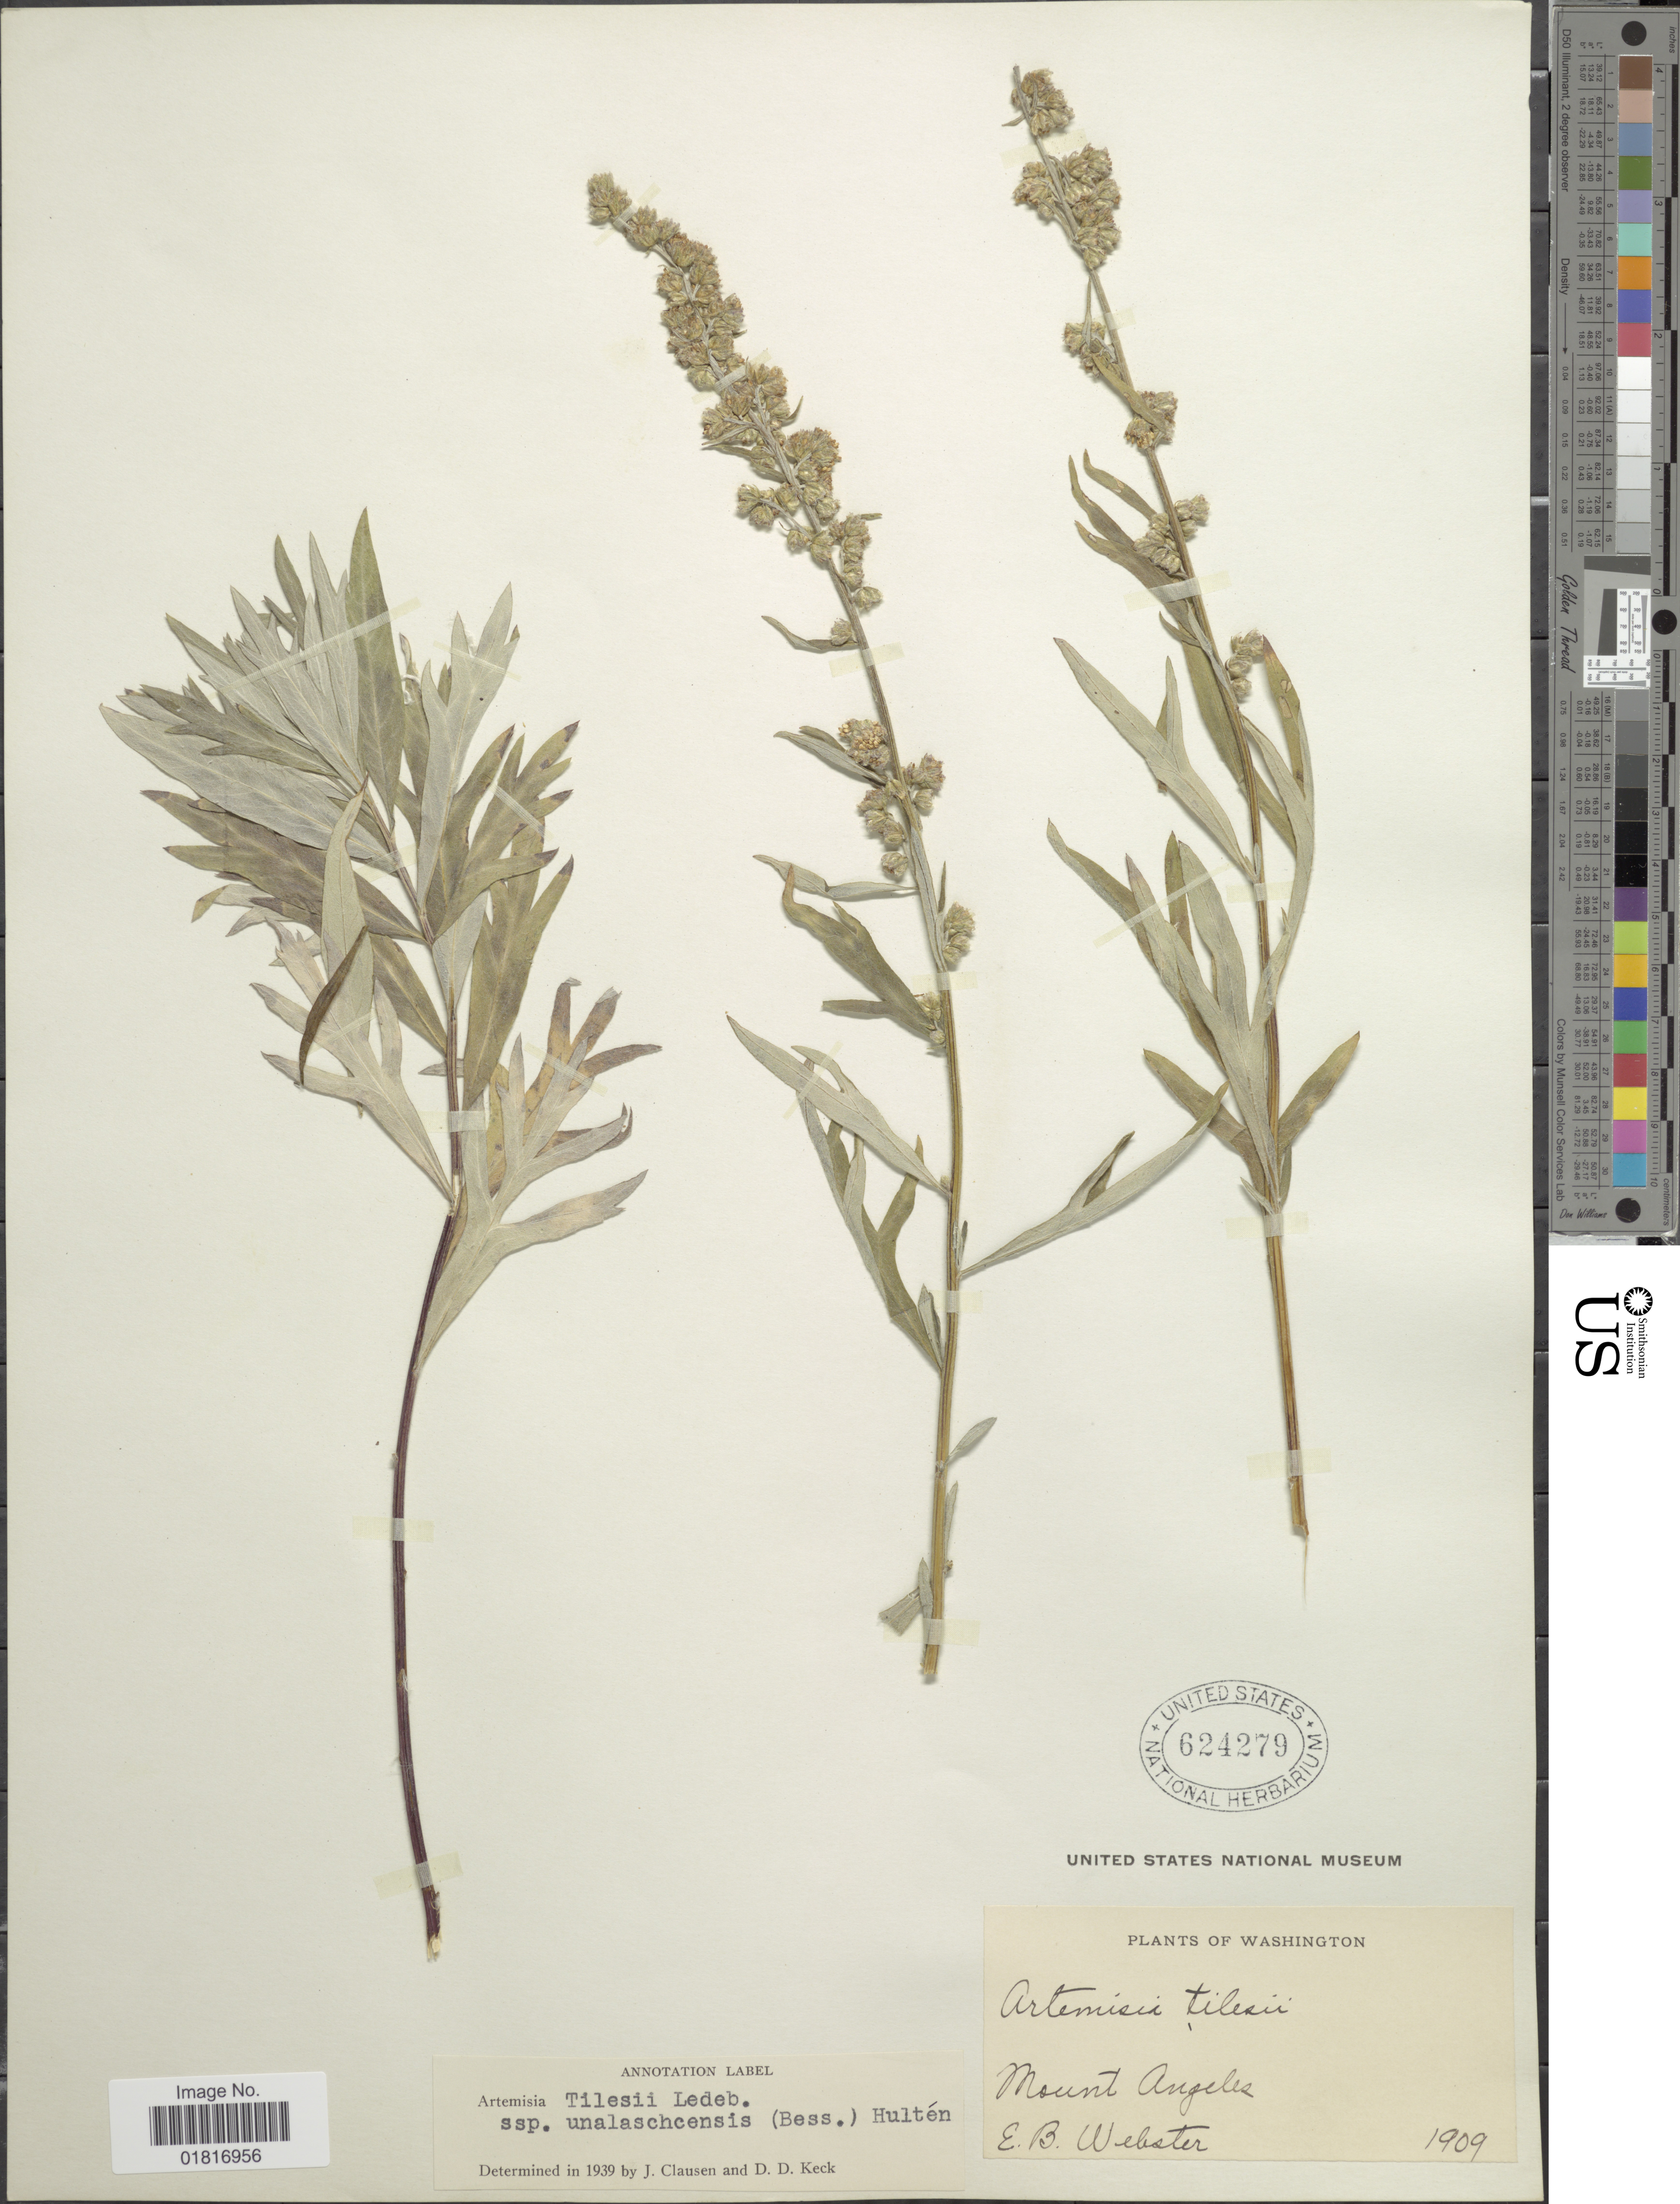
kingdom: Plantae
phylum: Tracheophyta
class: Magnoliopsida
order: Asterales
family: Asteraceae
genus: Artemisia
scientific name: Artemisia tilesii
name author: Ledeb.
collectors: E. B. Webster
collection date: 1909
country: United States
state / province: Washington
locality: Mount Angeles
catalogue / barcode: US 624279